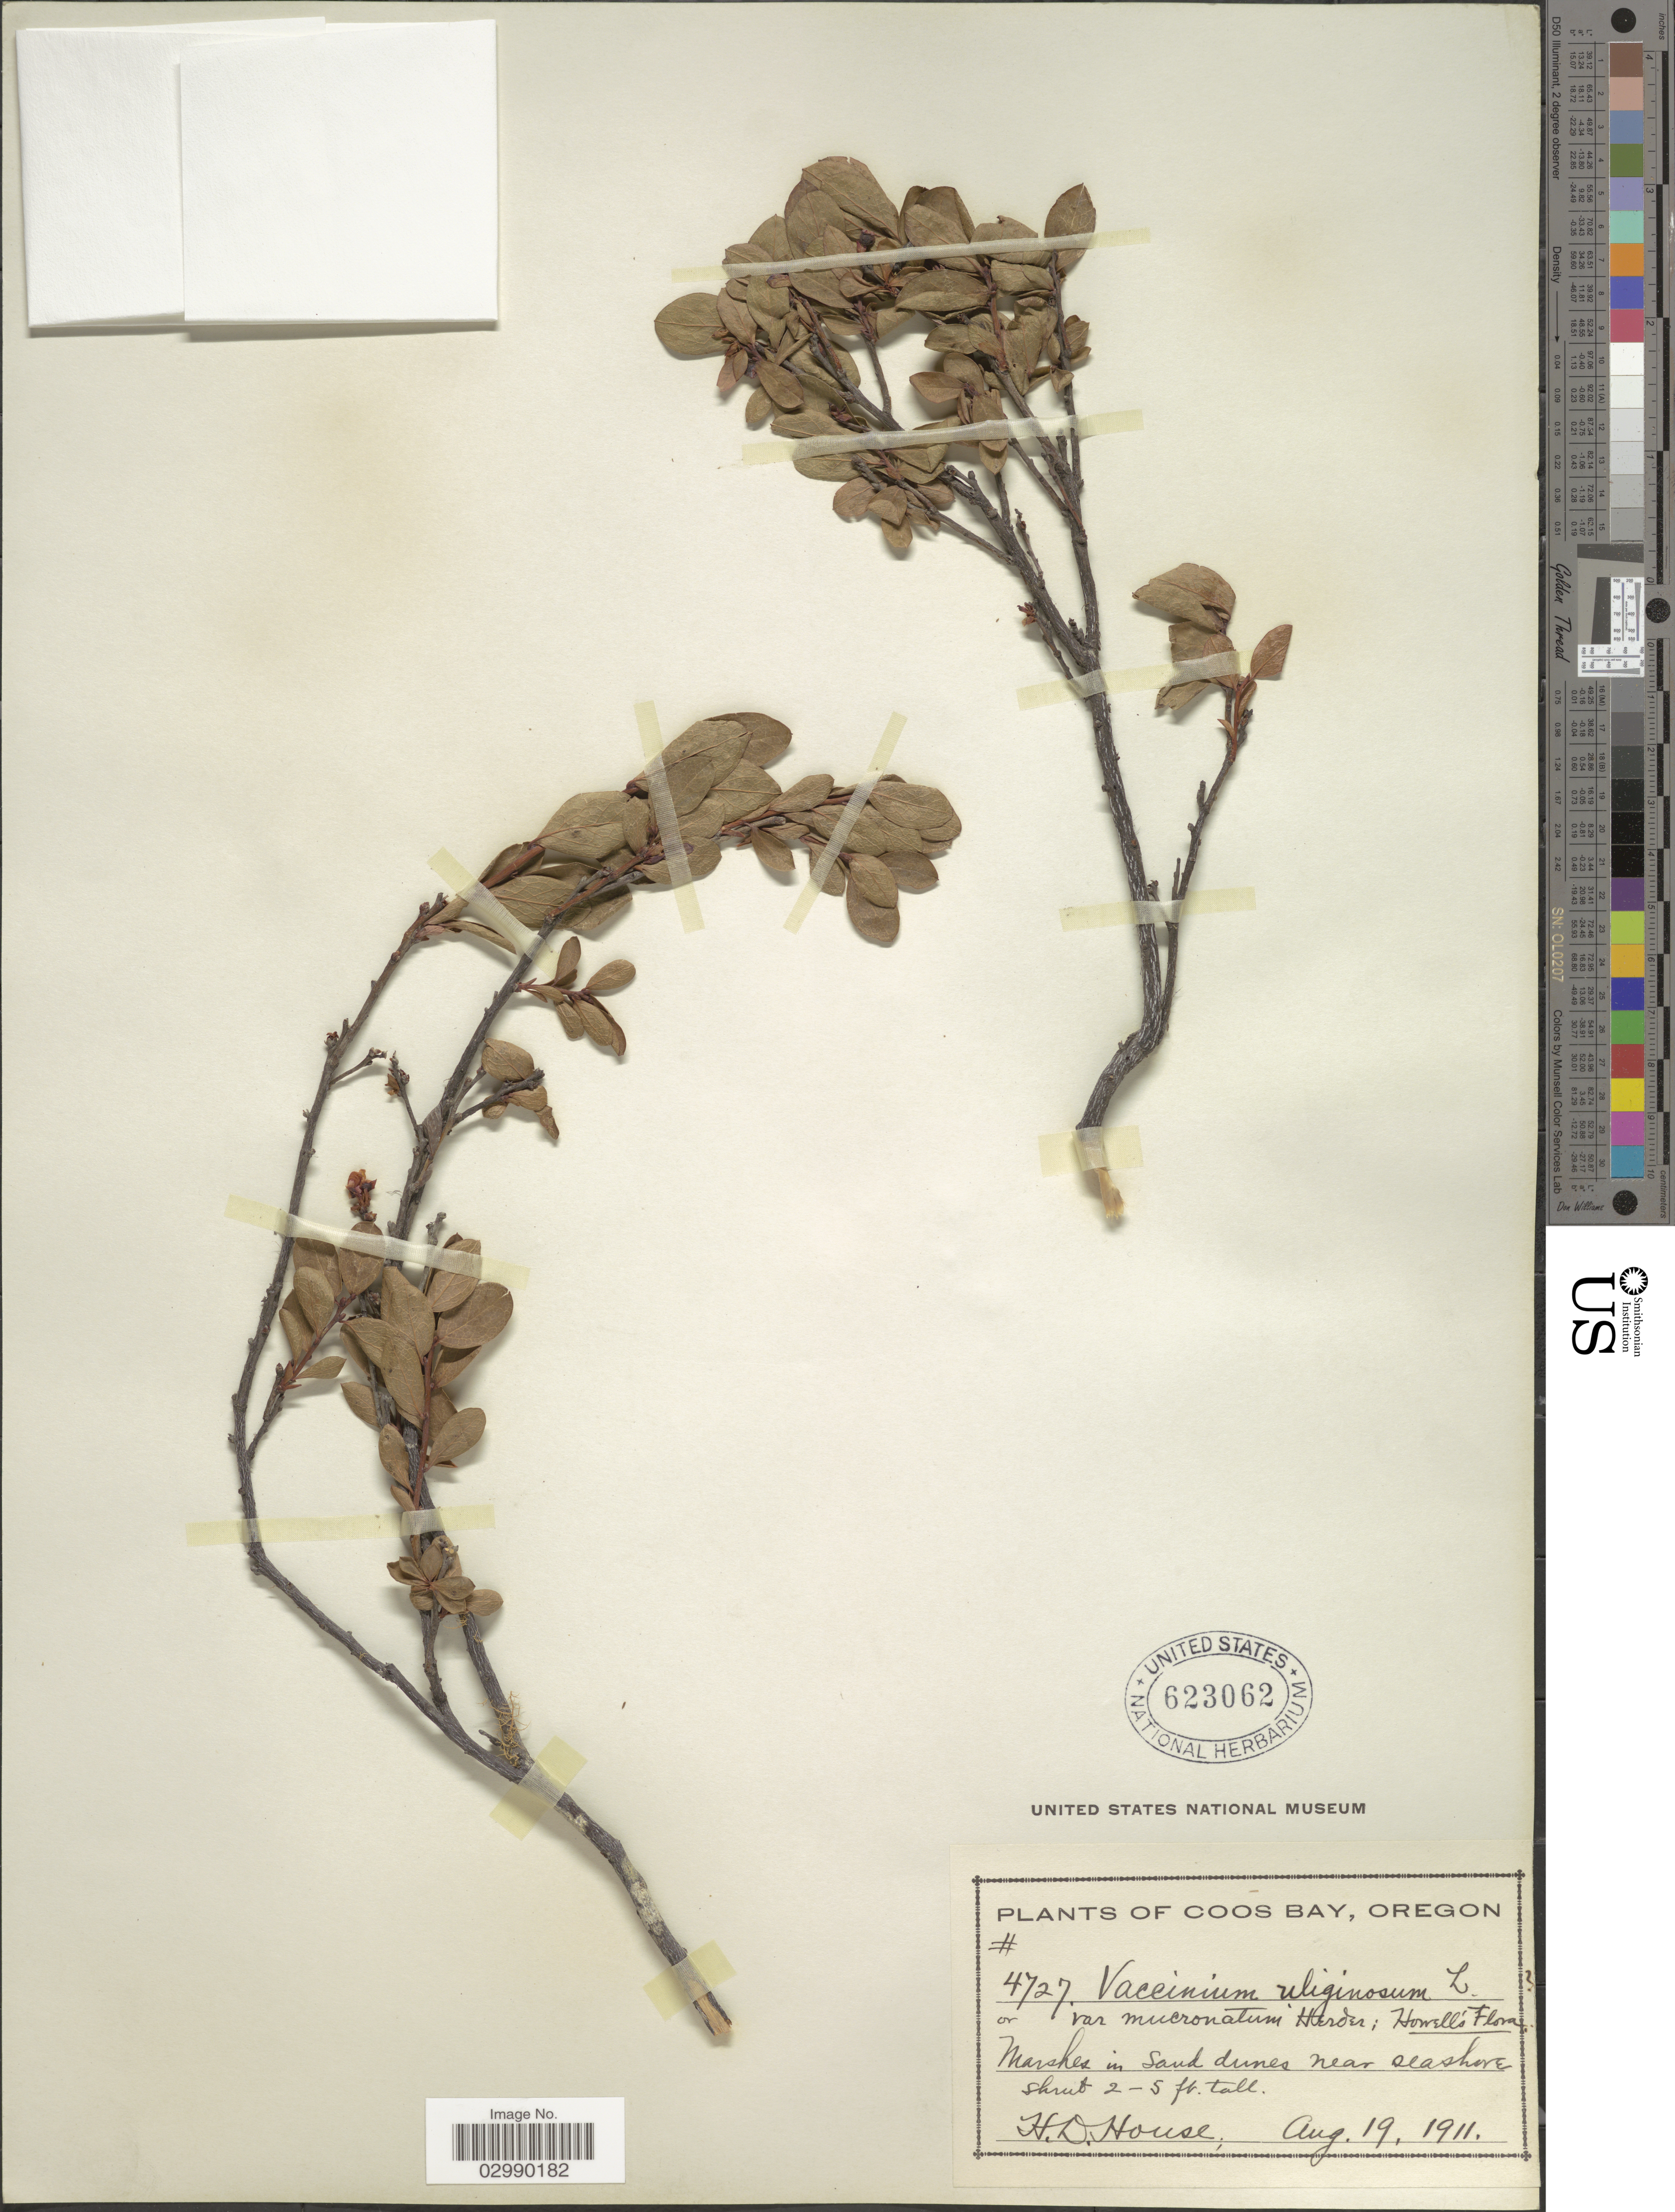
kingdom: Plantae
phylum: Tracheophyta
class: Magnoliopsida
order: Ericales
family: Ericaceae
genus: Vaccinium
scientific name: Vaccinium uliginosum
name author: L.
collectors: H. D. House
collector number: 4727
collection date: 1911-08-19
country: United States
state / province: Oregon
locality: Coos Bay, Marshes in Saud dunes near seashore.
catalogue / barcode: US 623062